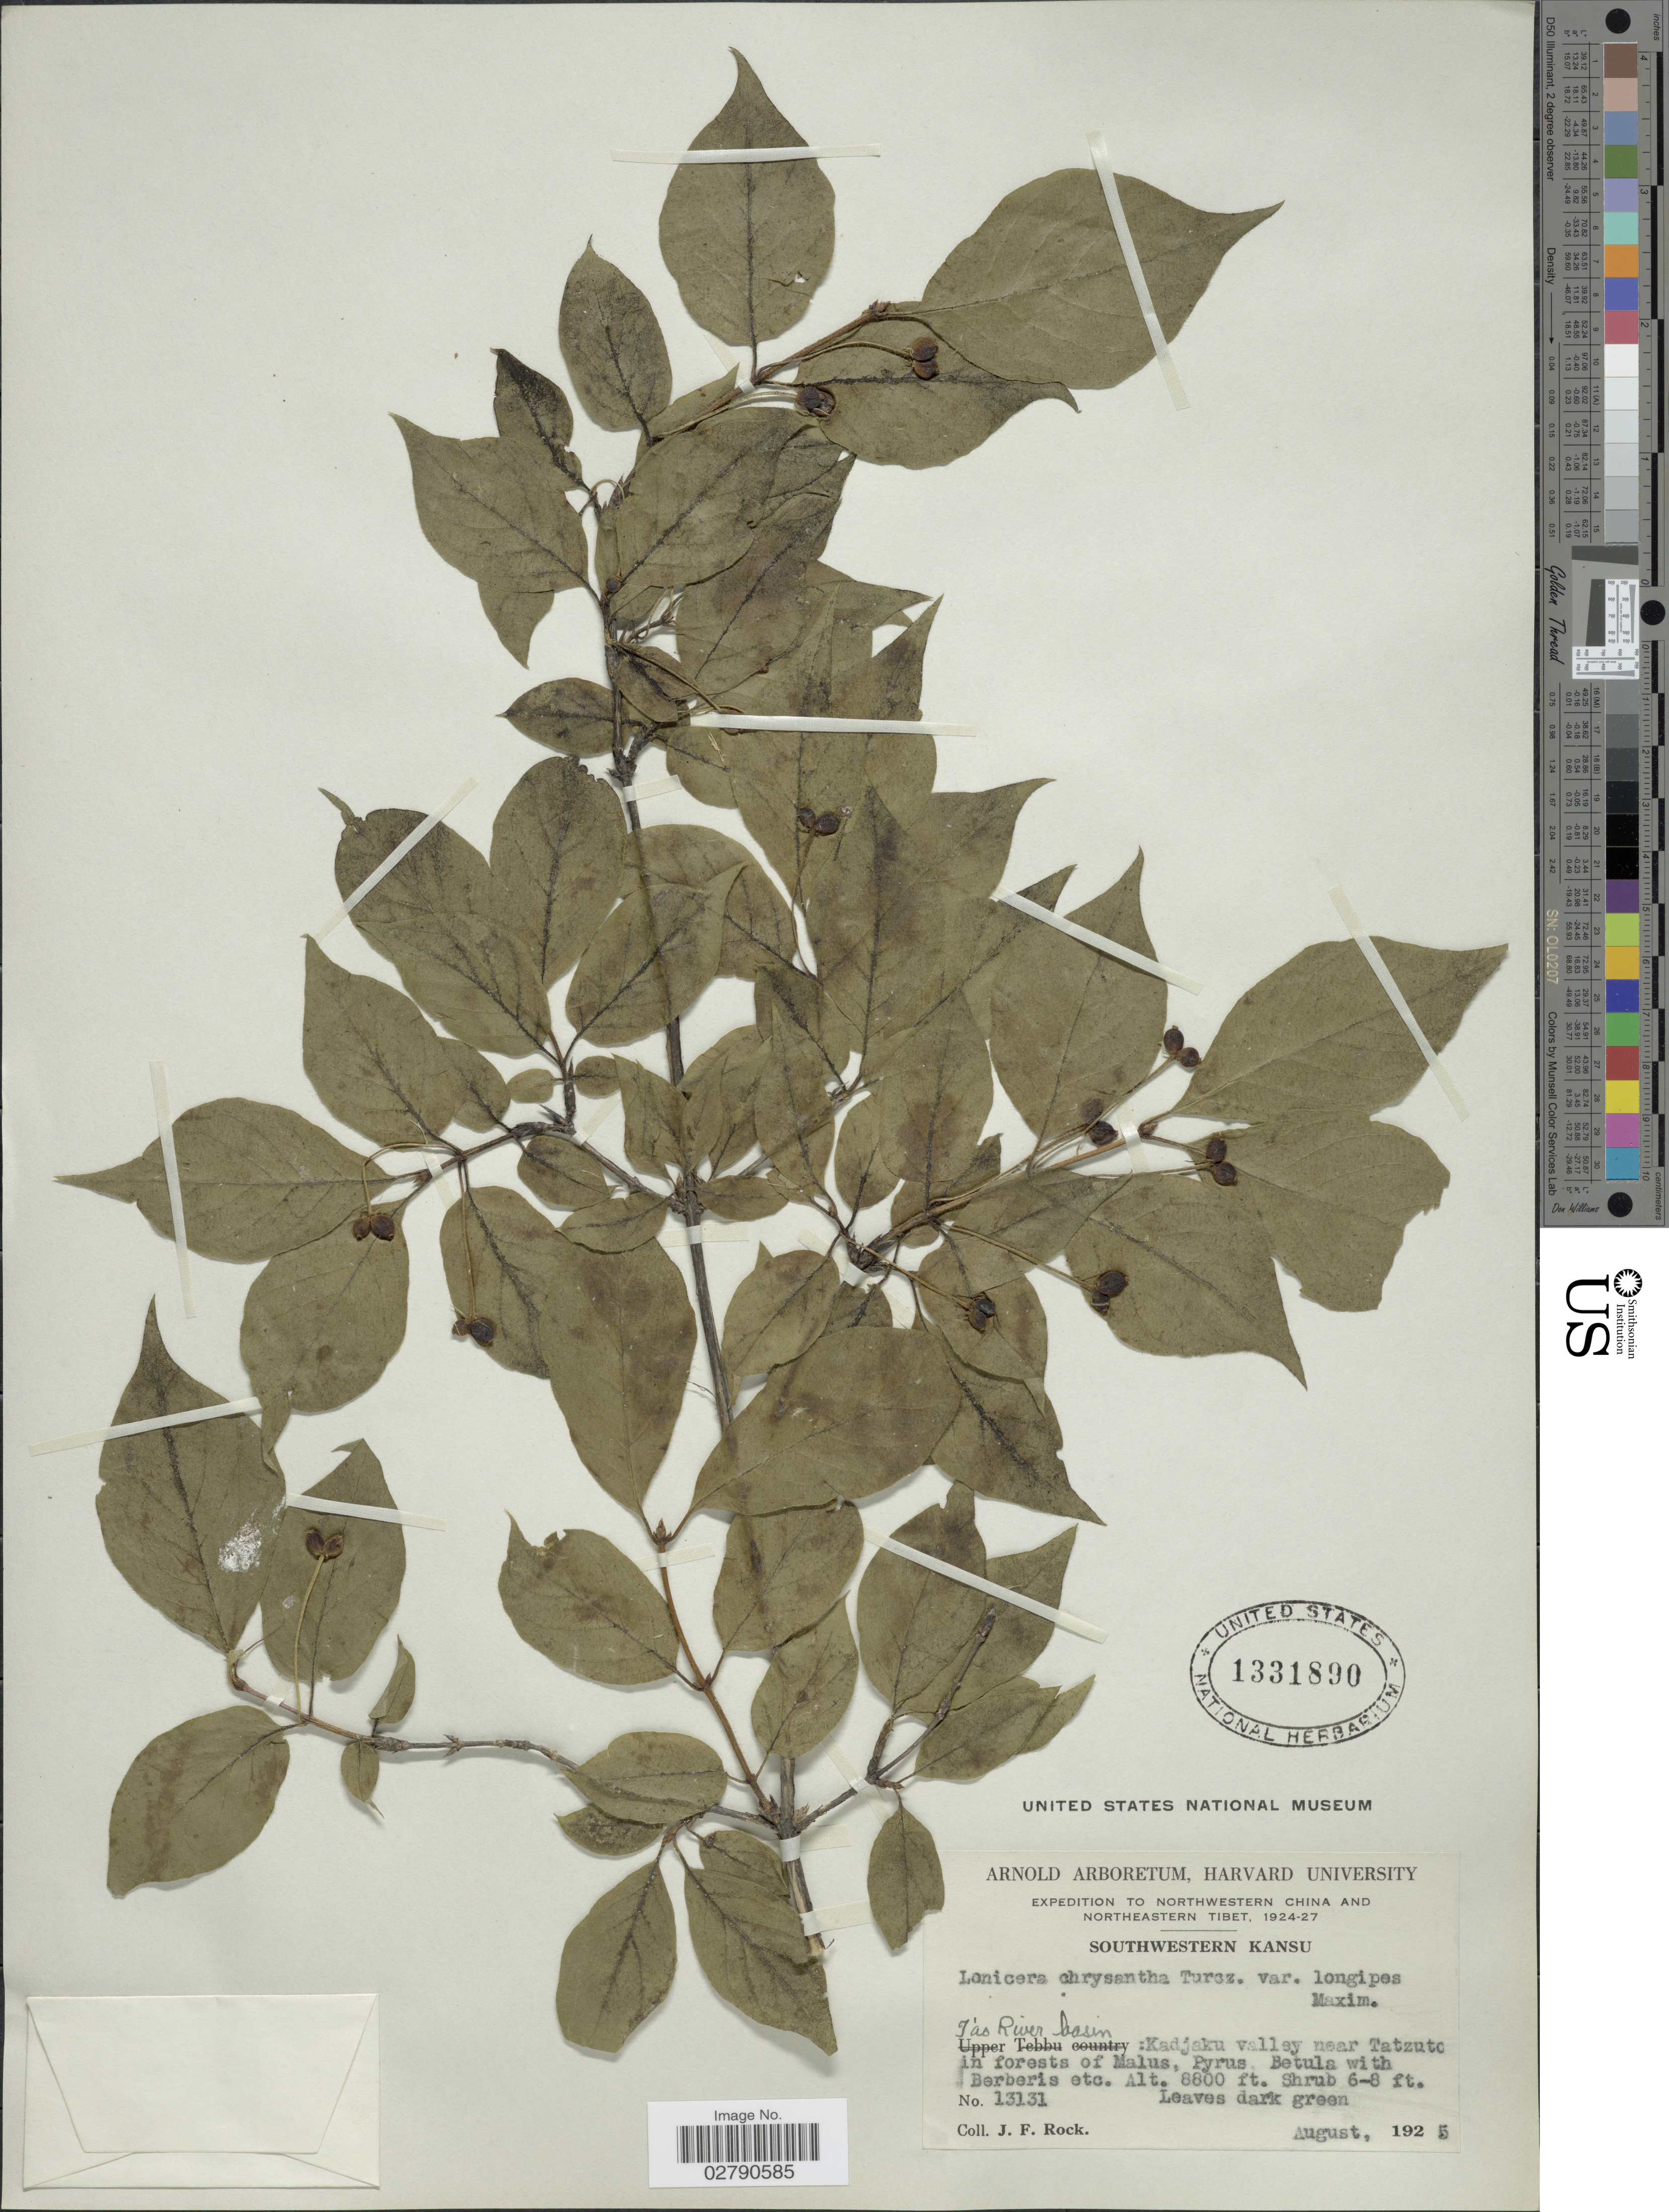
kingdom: Plantae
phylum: Tracheophyta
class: Magnoliopsida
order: Dipsacales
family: Caprifoliaceae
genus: Lonicera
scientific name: Lonicera chrysantha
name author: Turcz. ex Ledeb.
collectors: J. Rock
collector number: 13131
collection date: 1925-08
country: China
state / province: Gansu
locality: Northwestern China and Northeastern Tibet. Southwestern Kansu. T'ao River basin: Kadjaku valley near Tatzuto.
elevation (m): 2682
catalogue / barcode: US 1331890